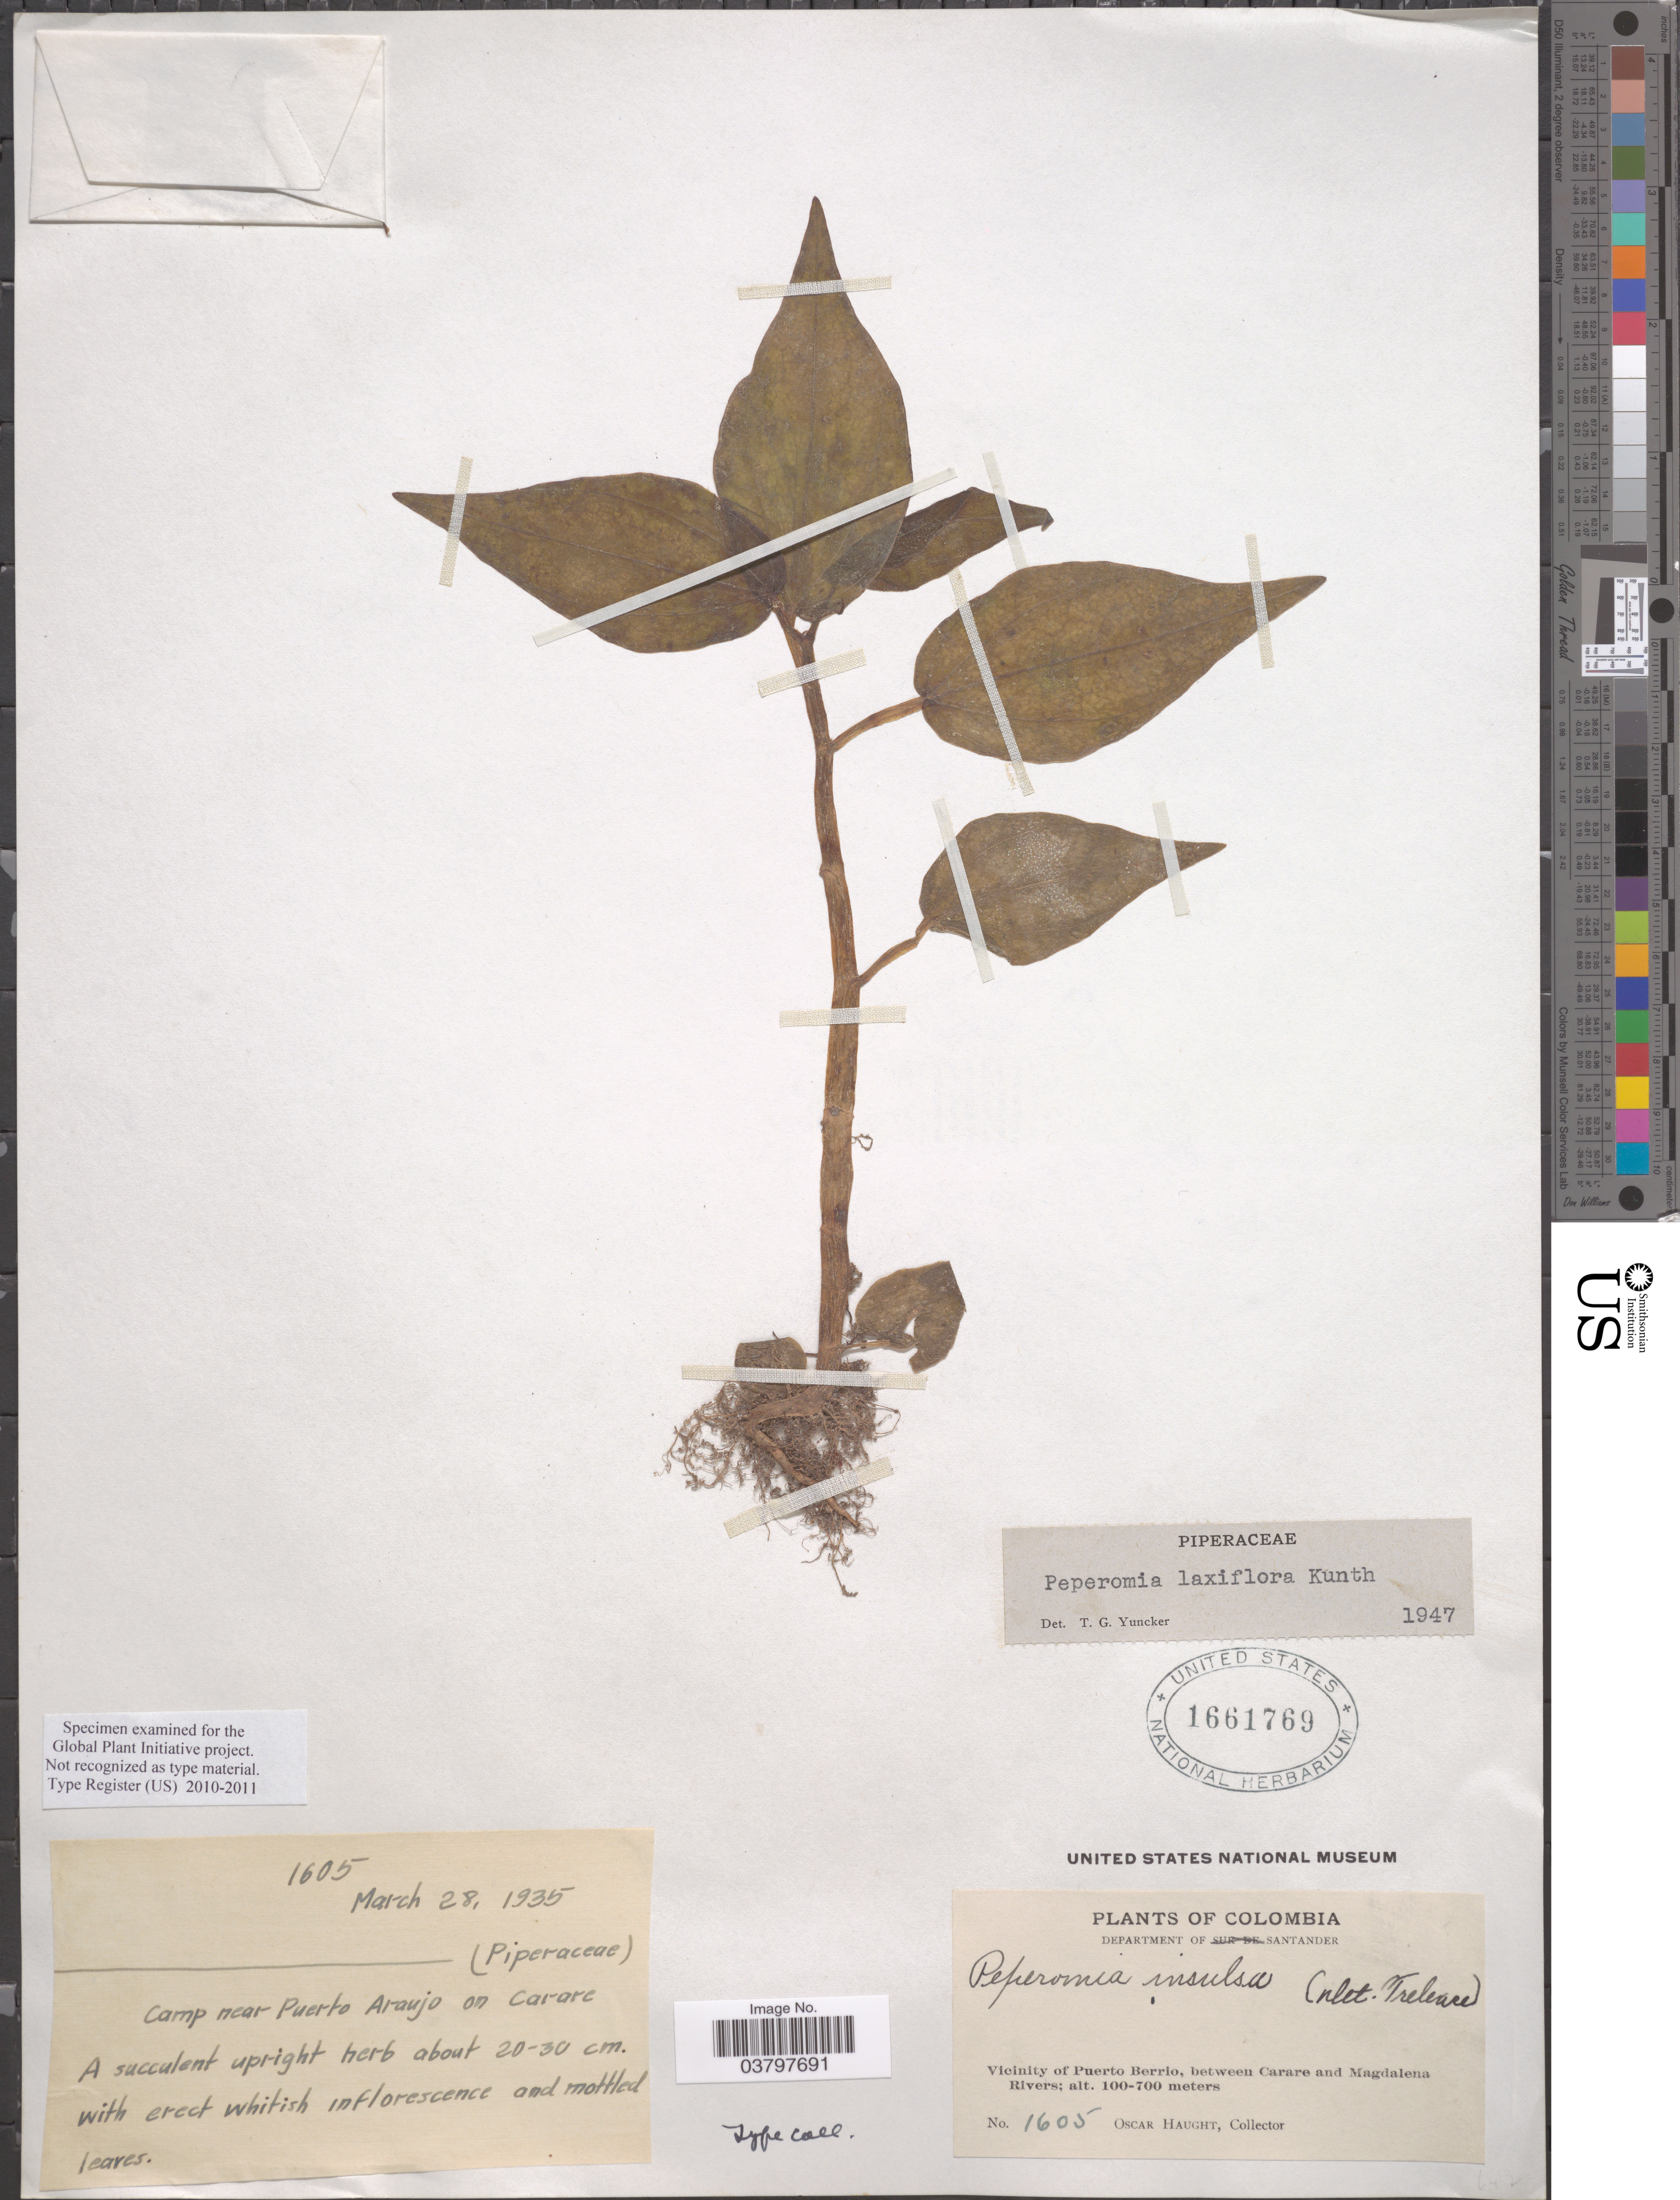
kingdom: Plantae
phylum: Tracheophyta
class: Magnoliopsida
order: Piperales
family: Piperaceae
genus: Peperomia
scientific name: Peperomia laxiflora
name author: Kunth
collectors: O. L. Haught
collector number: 1605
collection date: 1935-03-28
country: Colombia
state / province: Santander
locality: Department of Santander. Vicinity of Puerto Berrio, between Carare and Magdalena Rivers. Camp near Puerto Araujo on Carare.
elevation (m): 100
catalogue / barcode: US 1661769